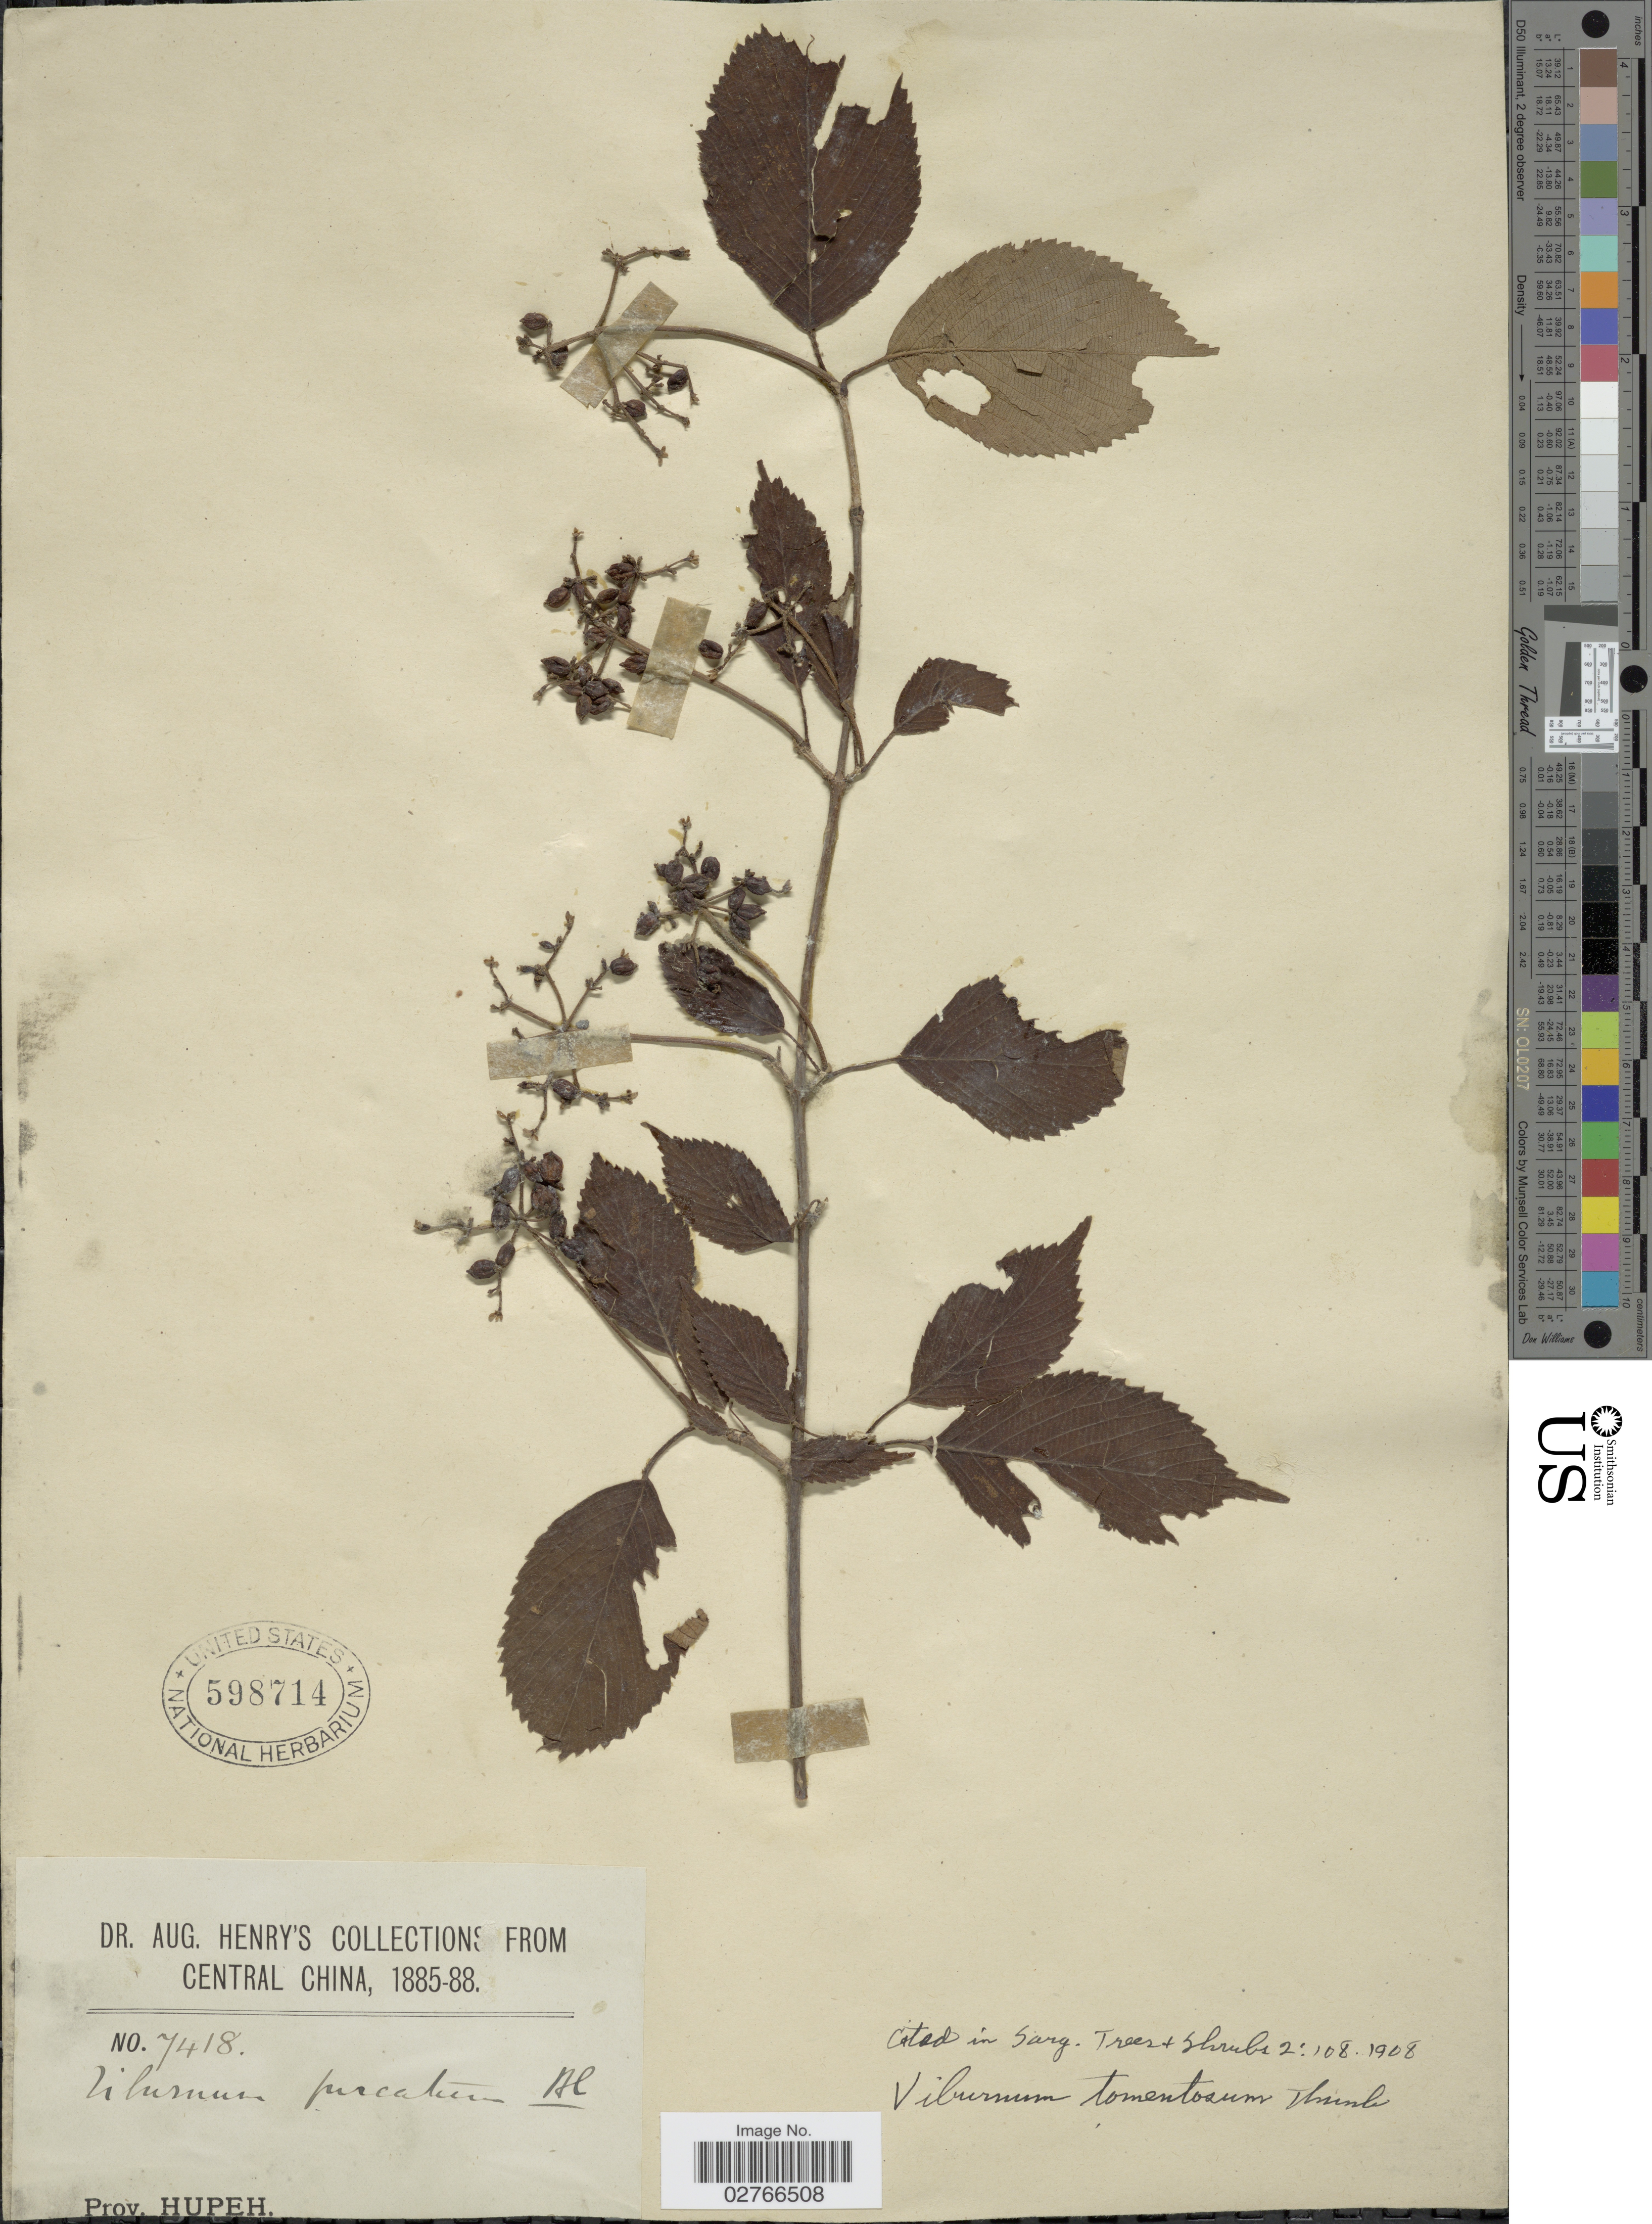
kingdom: Plantae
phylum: Tracheophyta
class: Magnoliopsida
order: Dipsacales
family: Viburnaceae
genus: Viburnum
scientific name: Viburnum tomentosum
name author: Thunb.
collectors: A. Henry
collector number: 7418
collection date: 1885/1888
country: China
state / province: Hubei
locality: Central China, Prov. Hupeh.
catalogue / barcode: US 598714